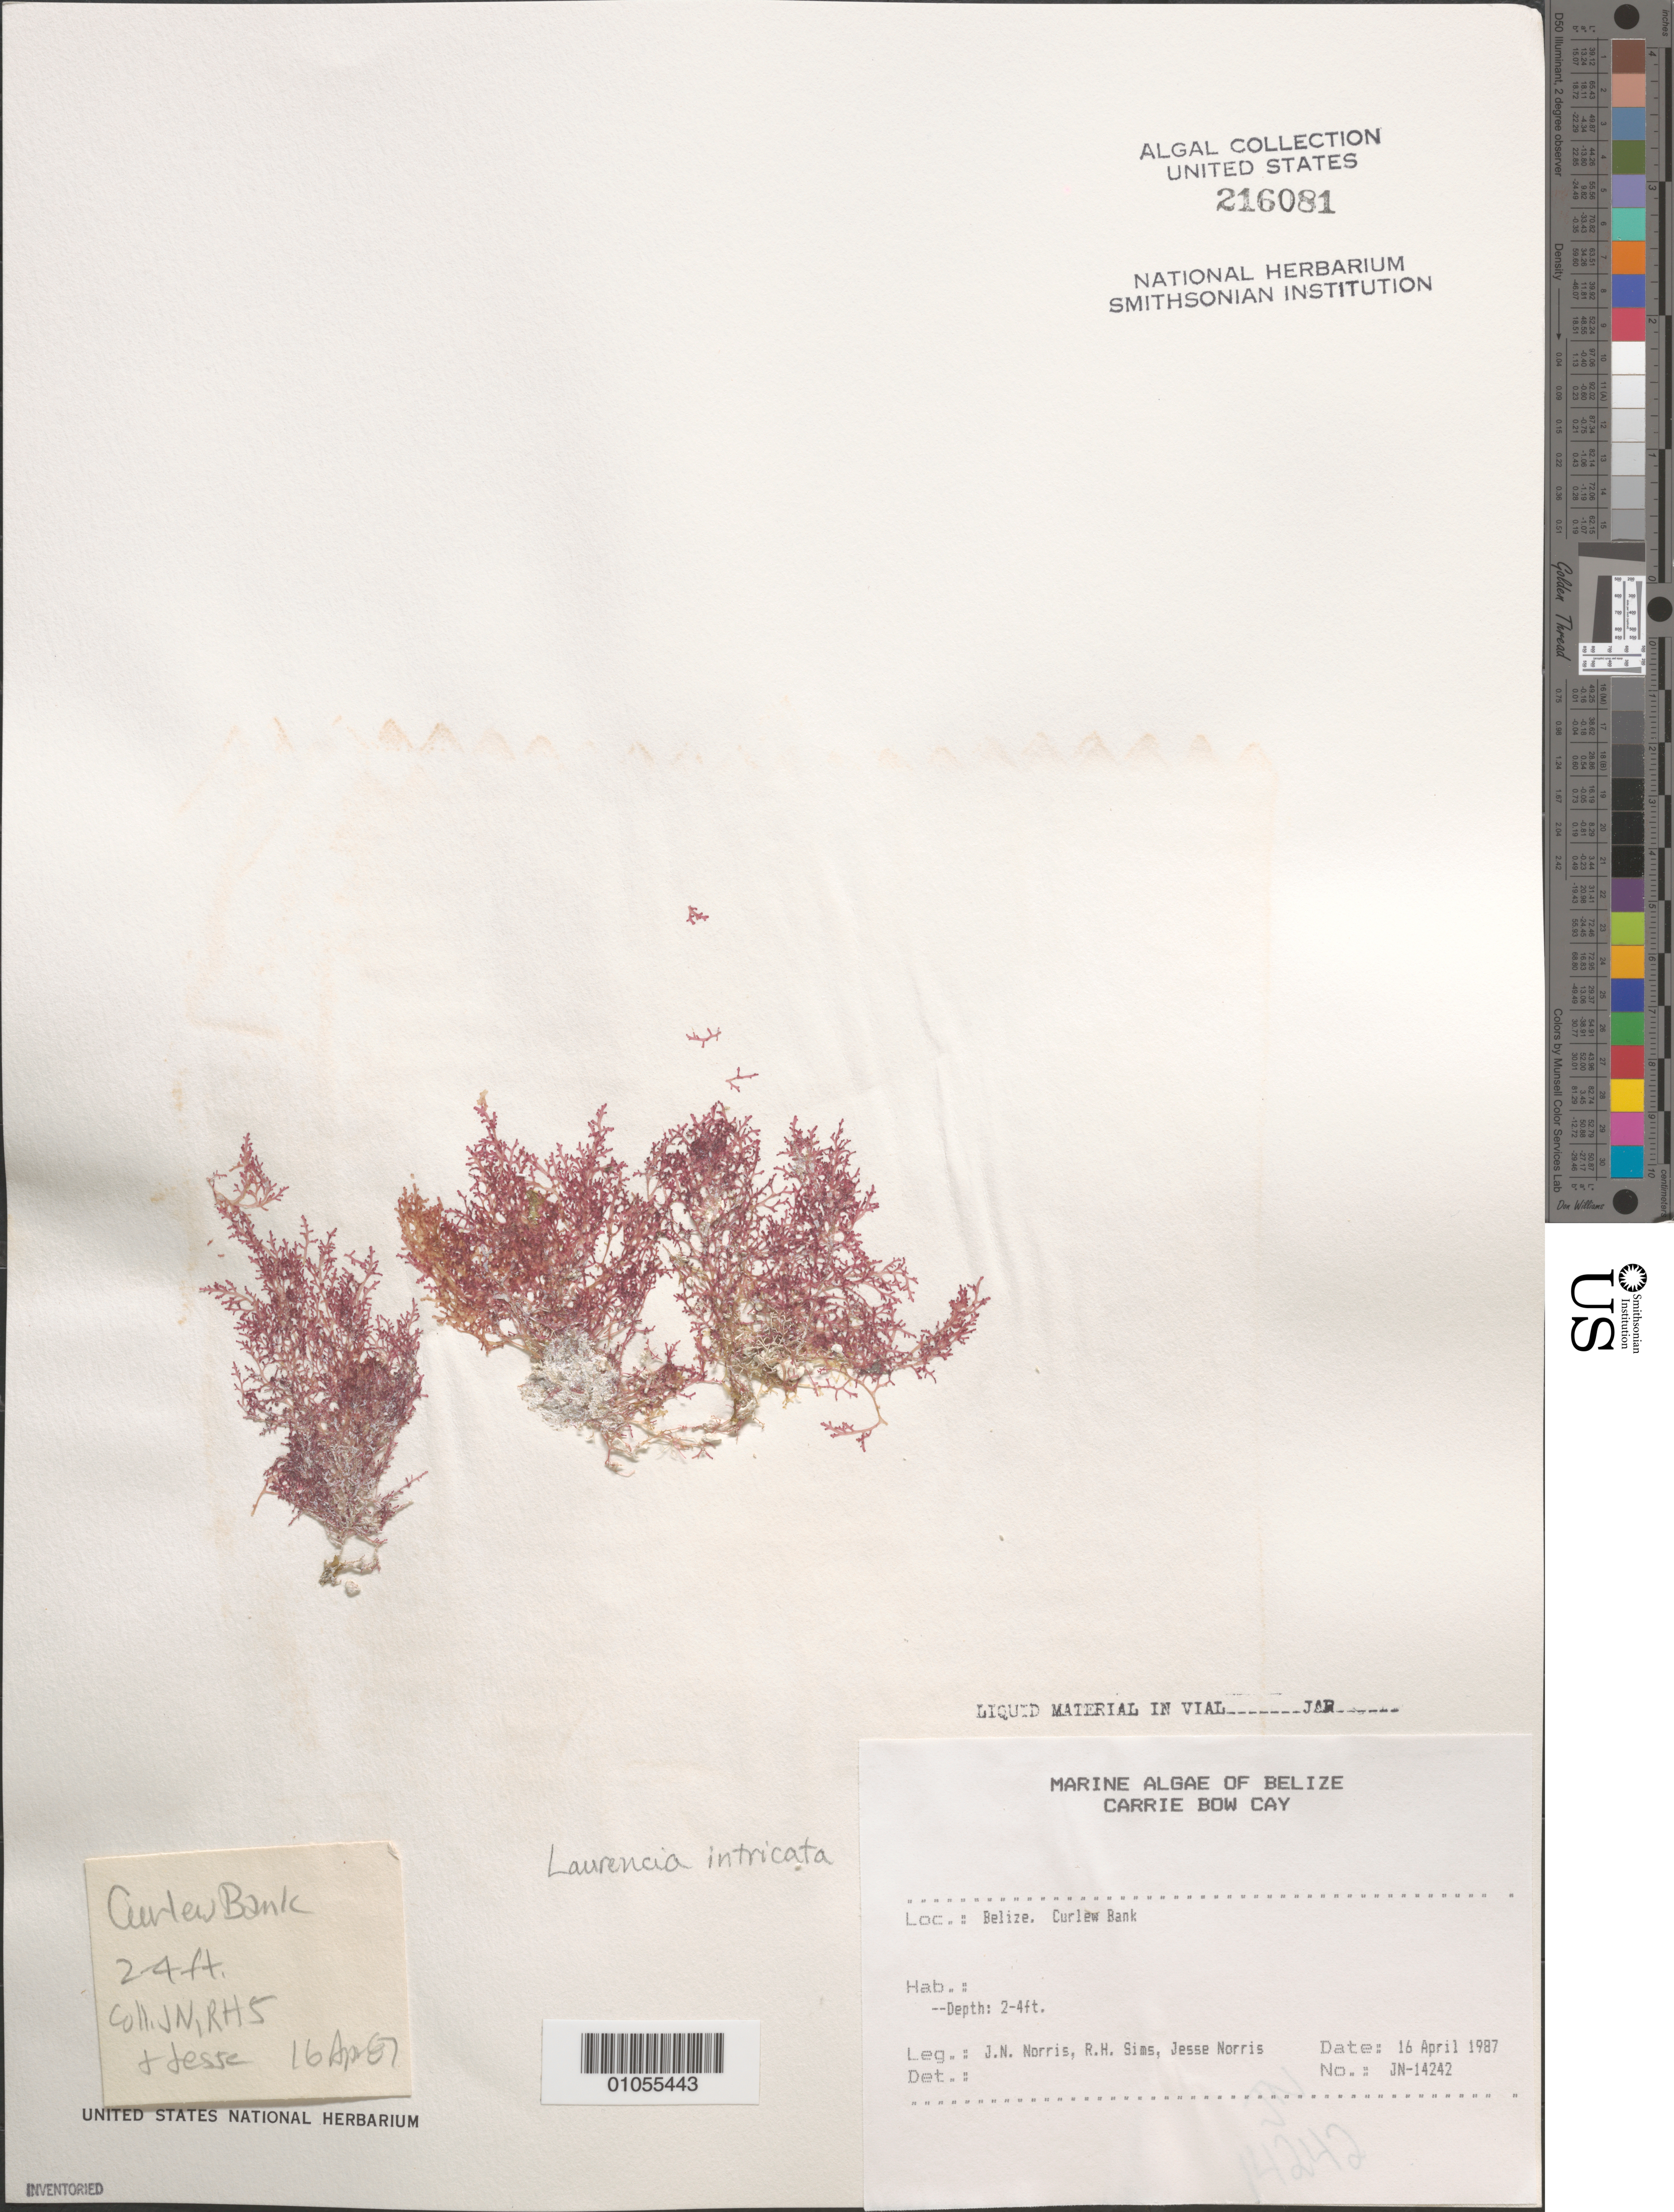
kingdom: Plantae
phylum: Rhodophyta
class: Florideophyceae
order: Ceramiales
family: Rhodomelaceae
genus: Laurencia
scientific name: Laurencia intricata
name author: J.V.Lamouroux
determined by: Norris, James N.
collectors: J. N. Norris, R. H. Sims & J. A. Norris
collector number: JN-14242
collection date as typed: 16 Apr 1987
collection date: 1987-04-16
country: Belize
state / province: Stann Creek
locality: Curlew Bank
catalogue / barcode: US 216081